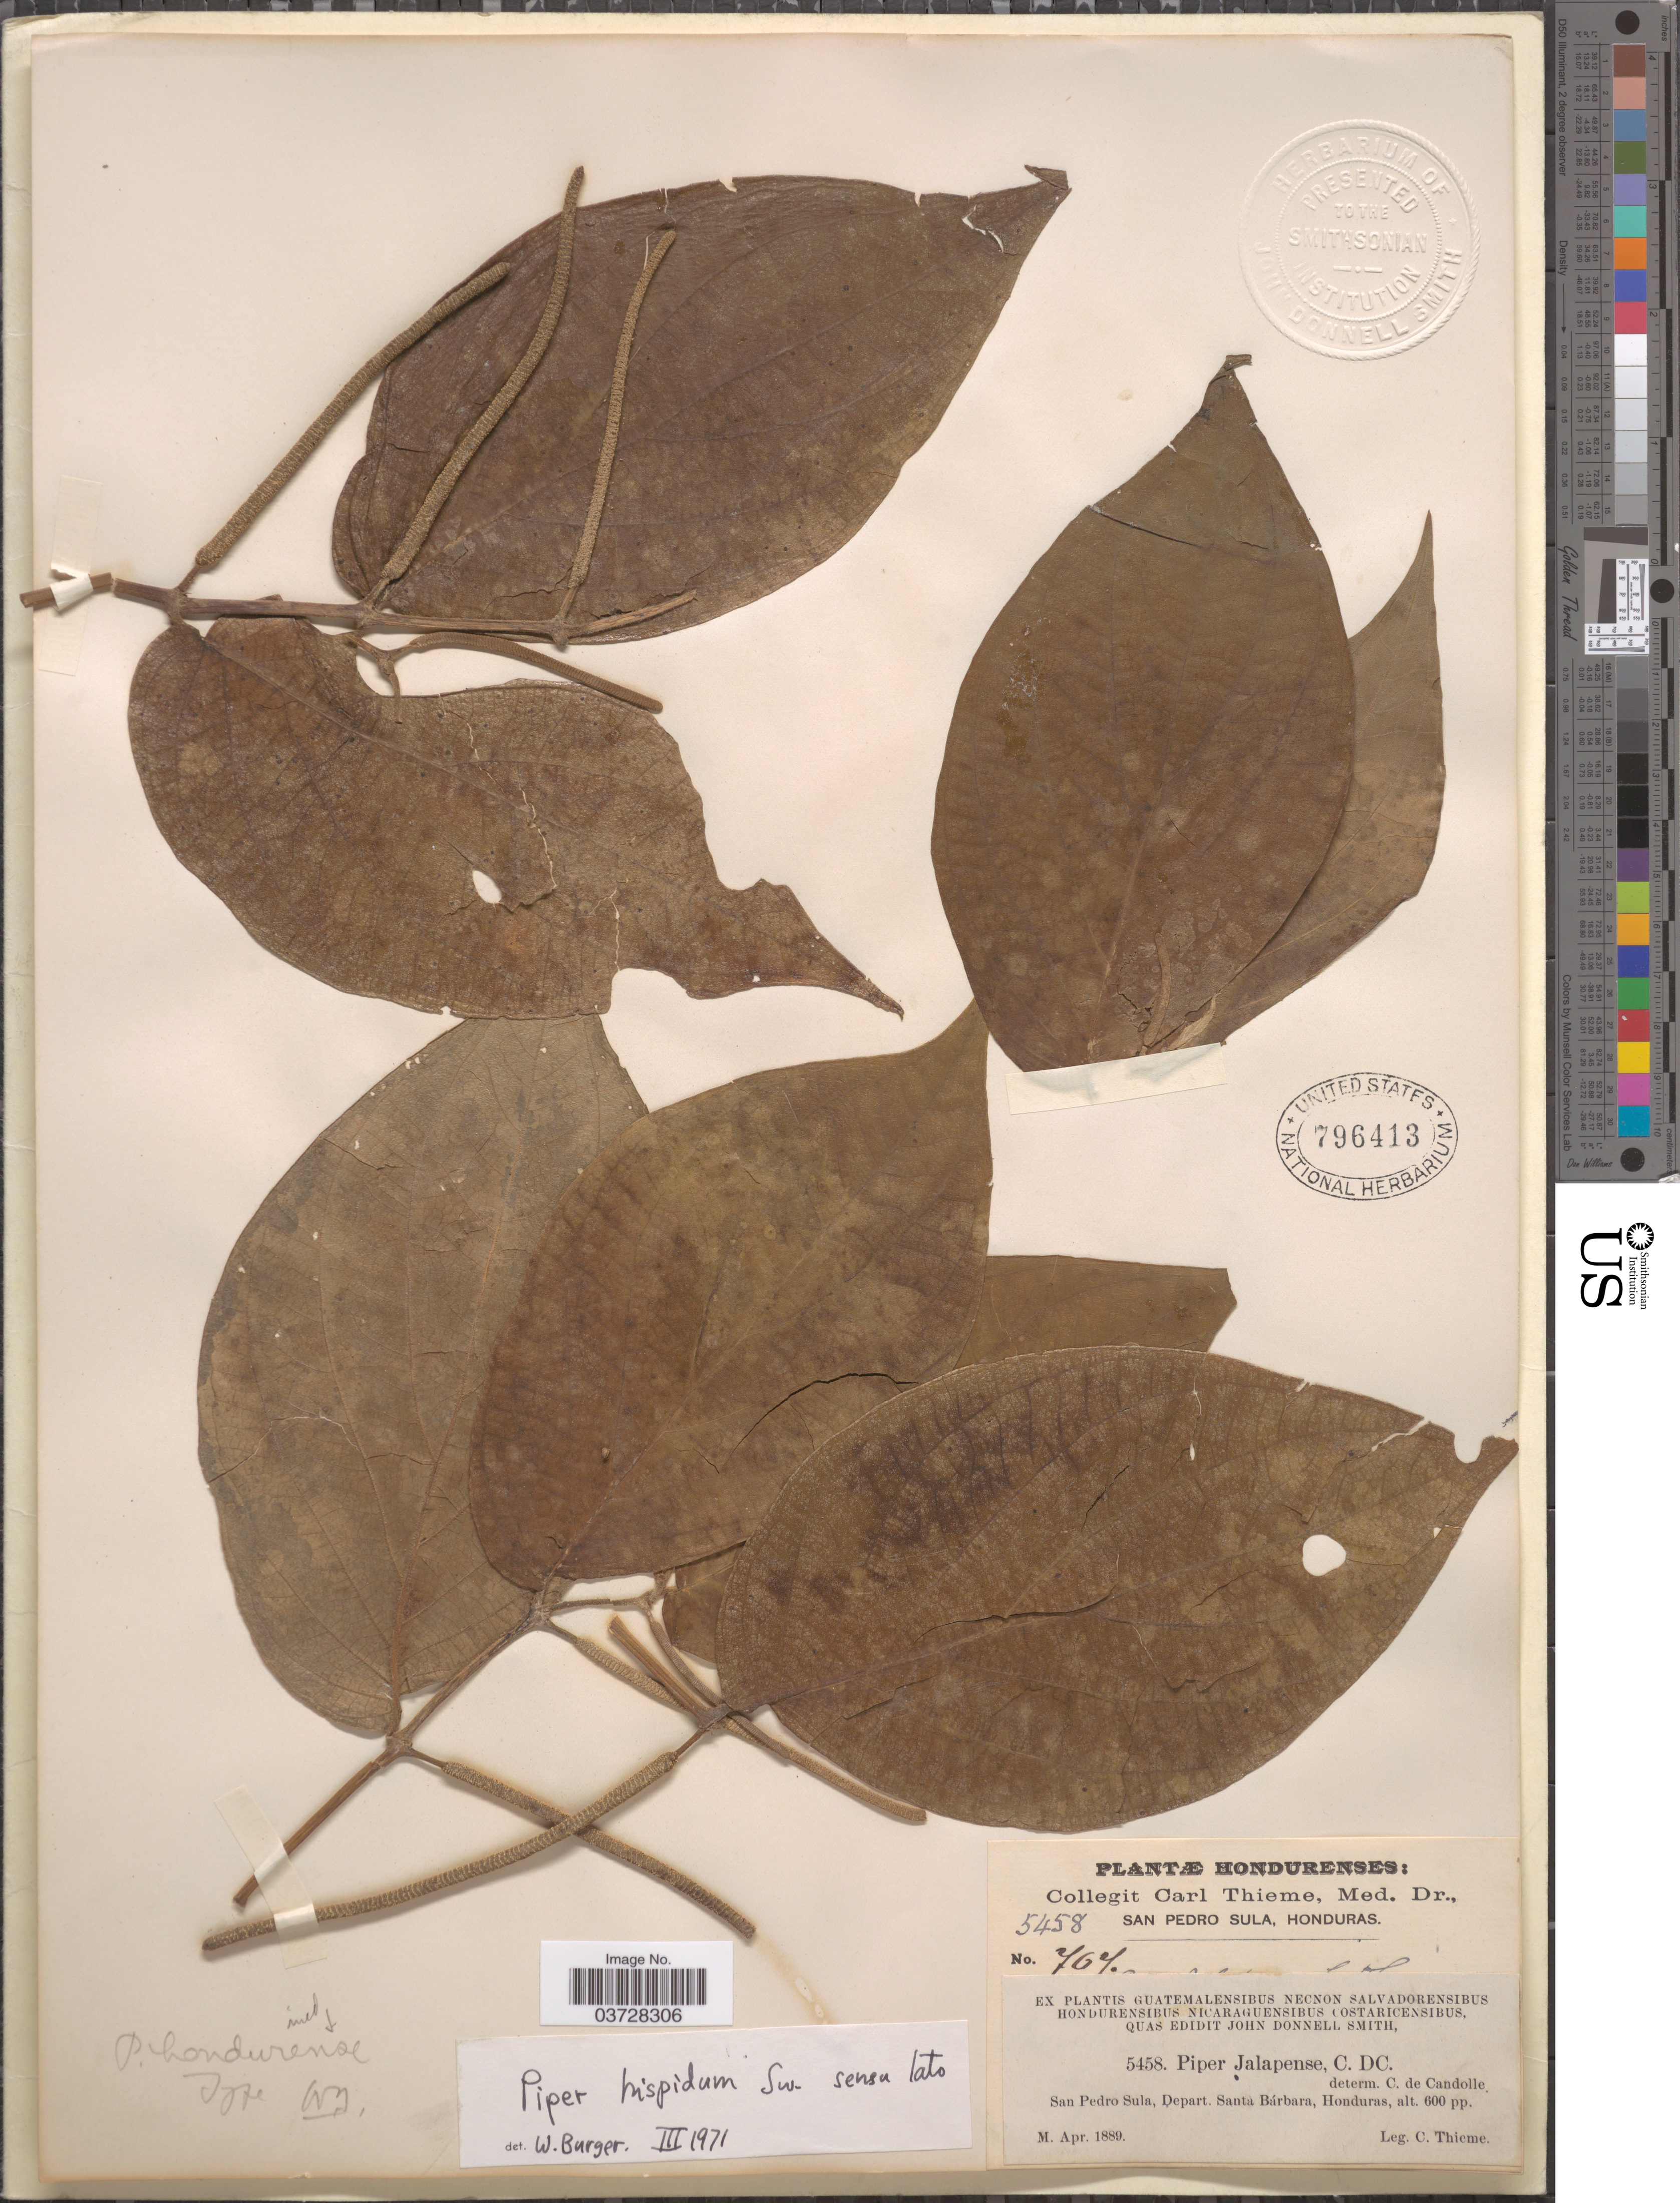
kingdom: Plantae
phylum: Tracheophyta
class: Magnoliopsida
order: Piperales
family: Piperaceae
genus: Piper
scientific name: Piper hispidum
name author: Sw.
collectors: C. Thieme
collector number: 5458/767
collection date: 1889-04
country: Honduras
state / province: Santa Barbara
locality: San Pedro Sula, Depart. Santa Bárbara.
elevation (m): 183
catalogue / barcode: US 796413